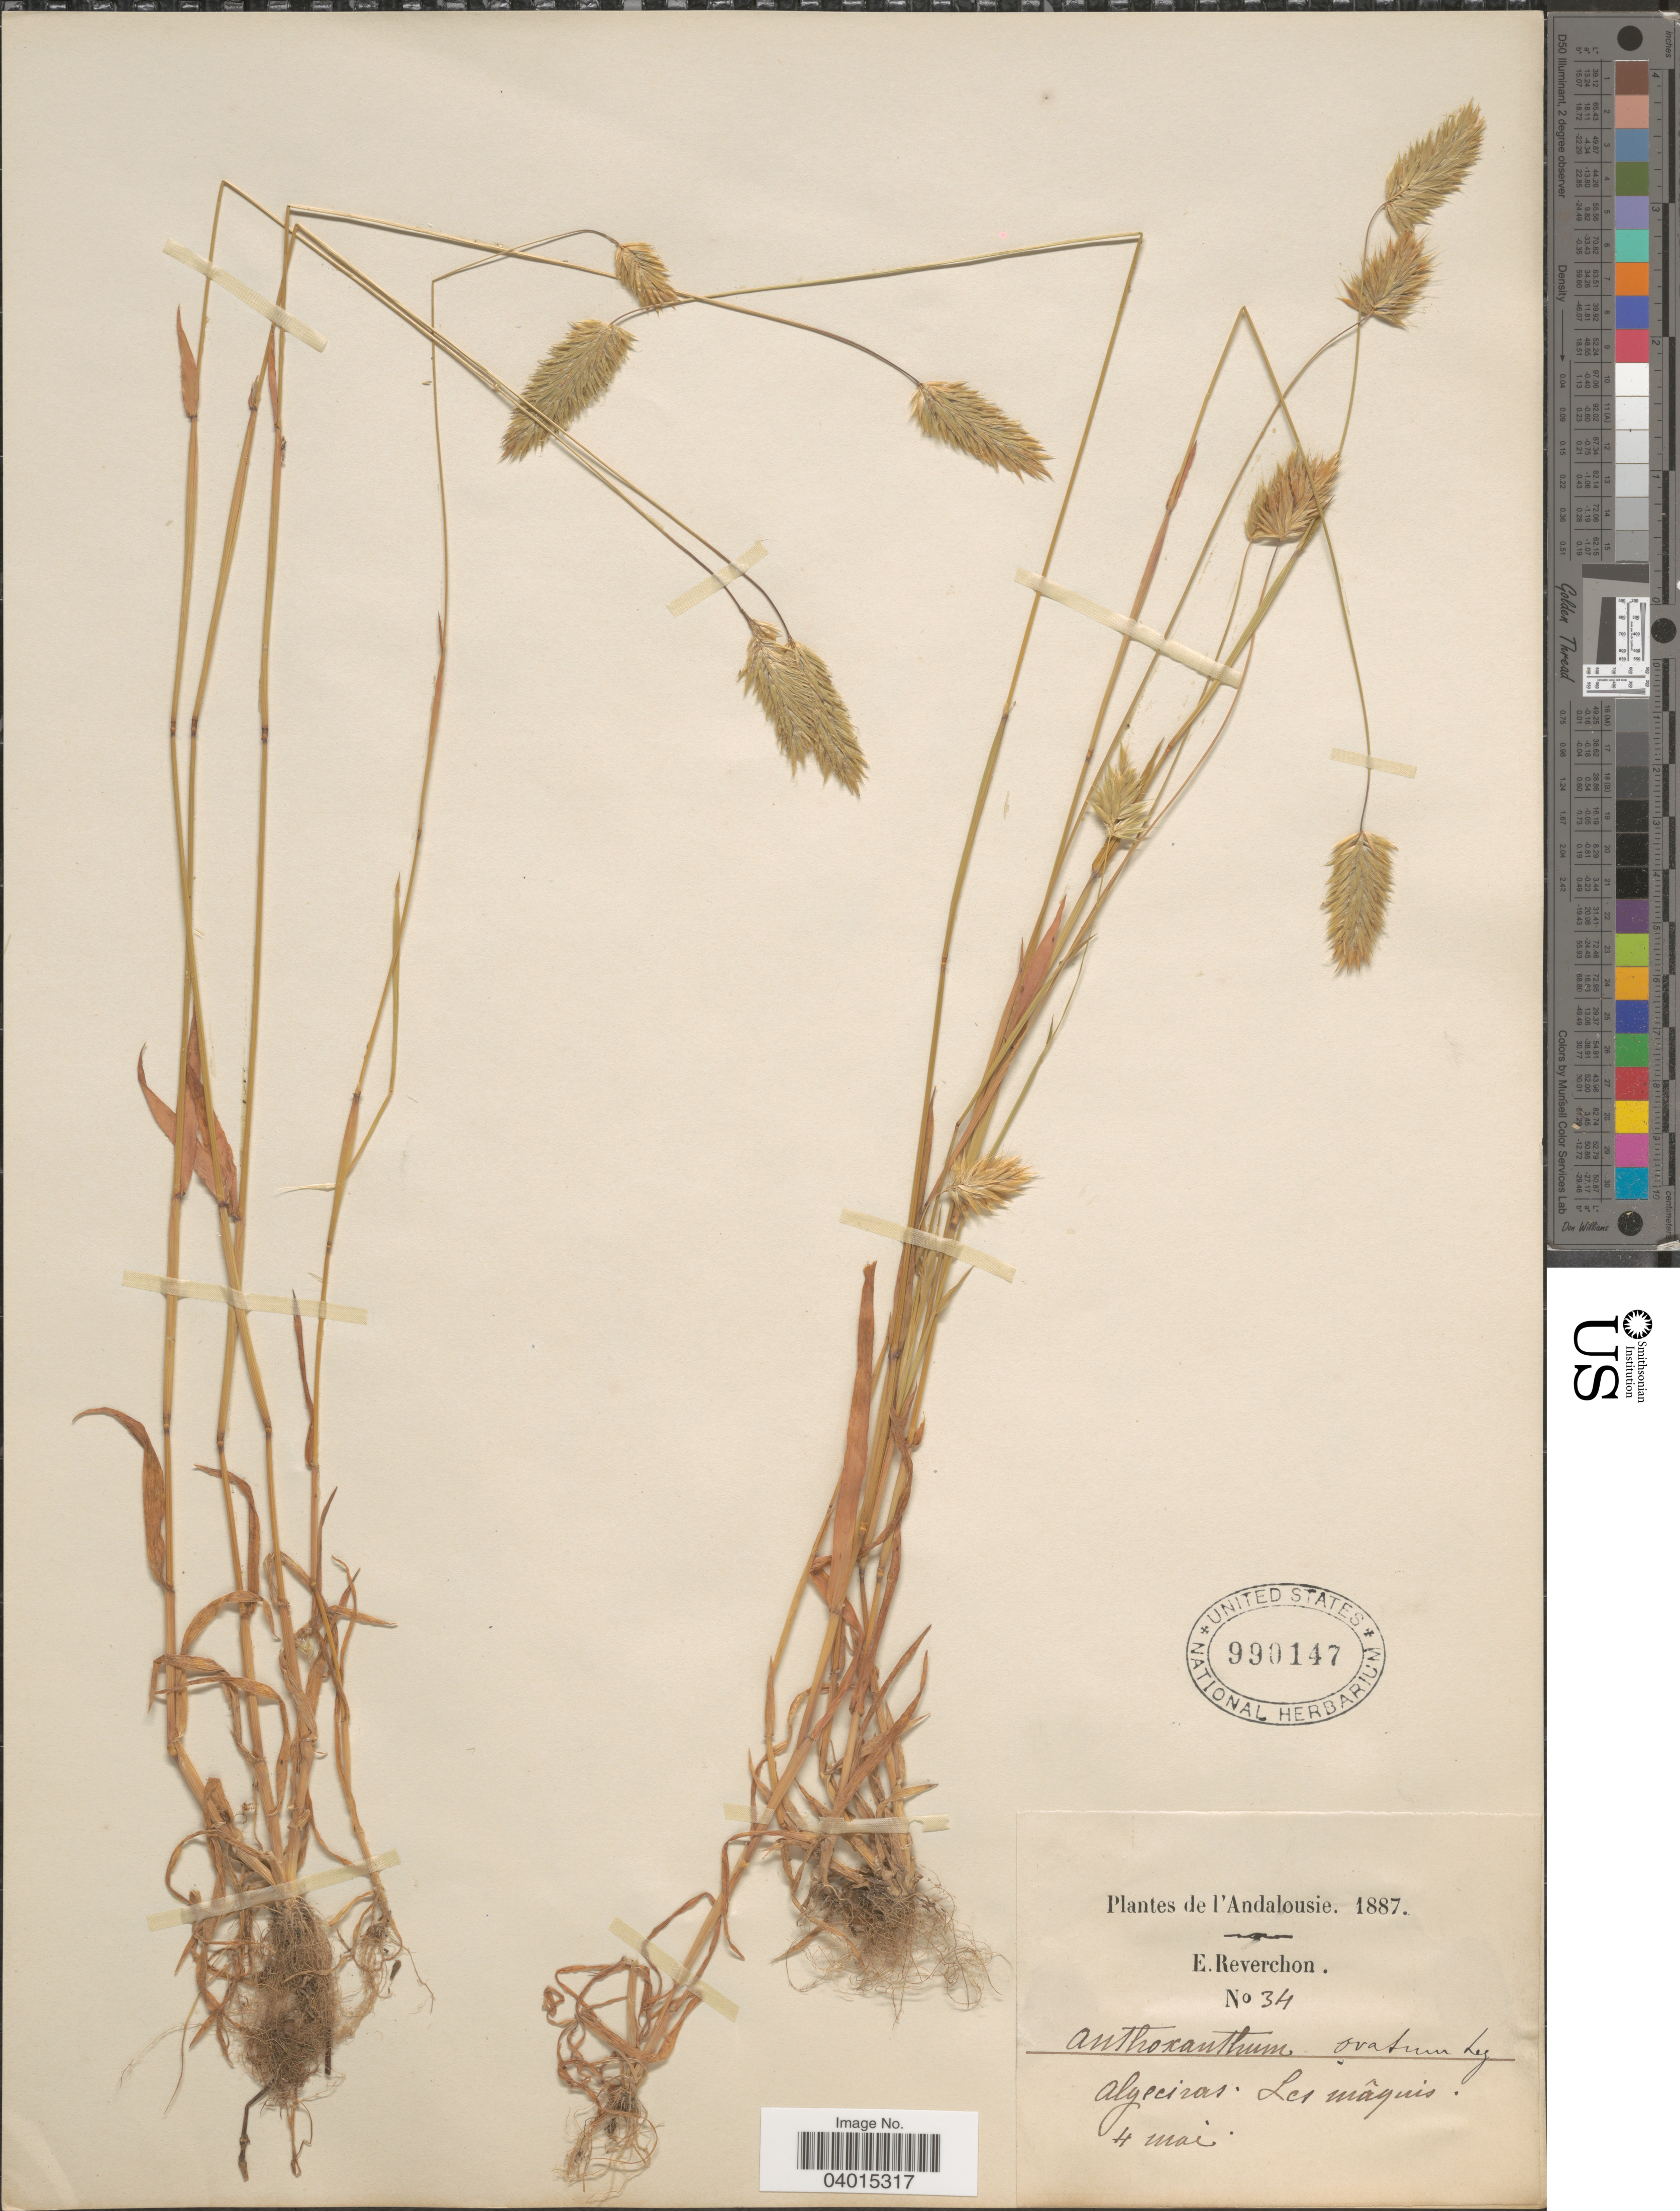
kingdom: Plantae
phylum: Tracheophyta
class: Liliopsida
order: Poales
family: Poaceae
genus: Anthoxanthum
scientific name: Anthoxanthum ovatum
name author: Lag.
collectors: E. Reverchon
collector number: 34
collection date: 1887-05-04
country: Spain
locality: L'Andalousie. Algeciras Les Mâquis.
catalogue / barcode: US 990147